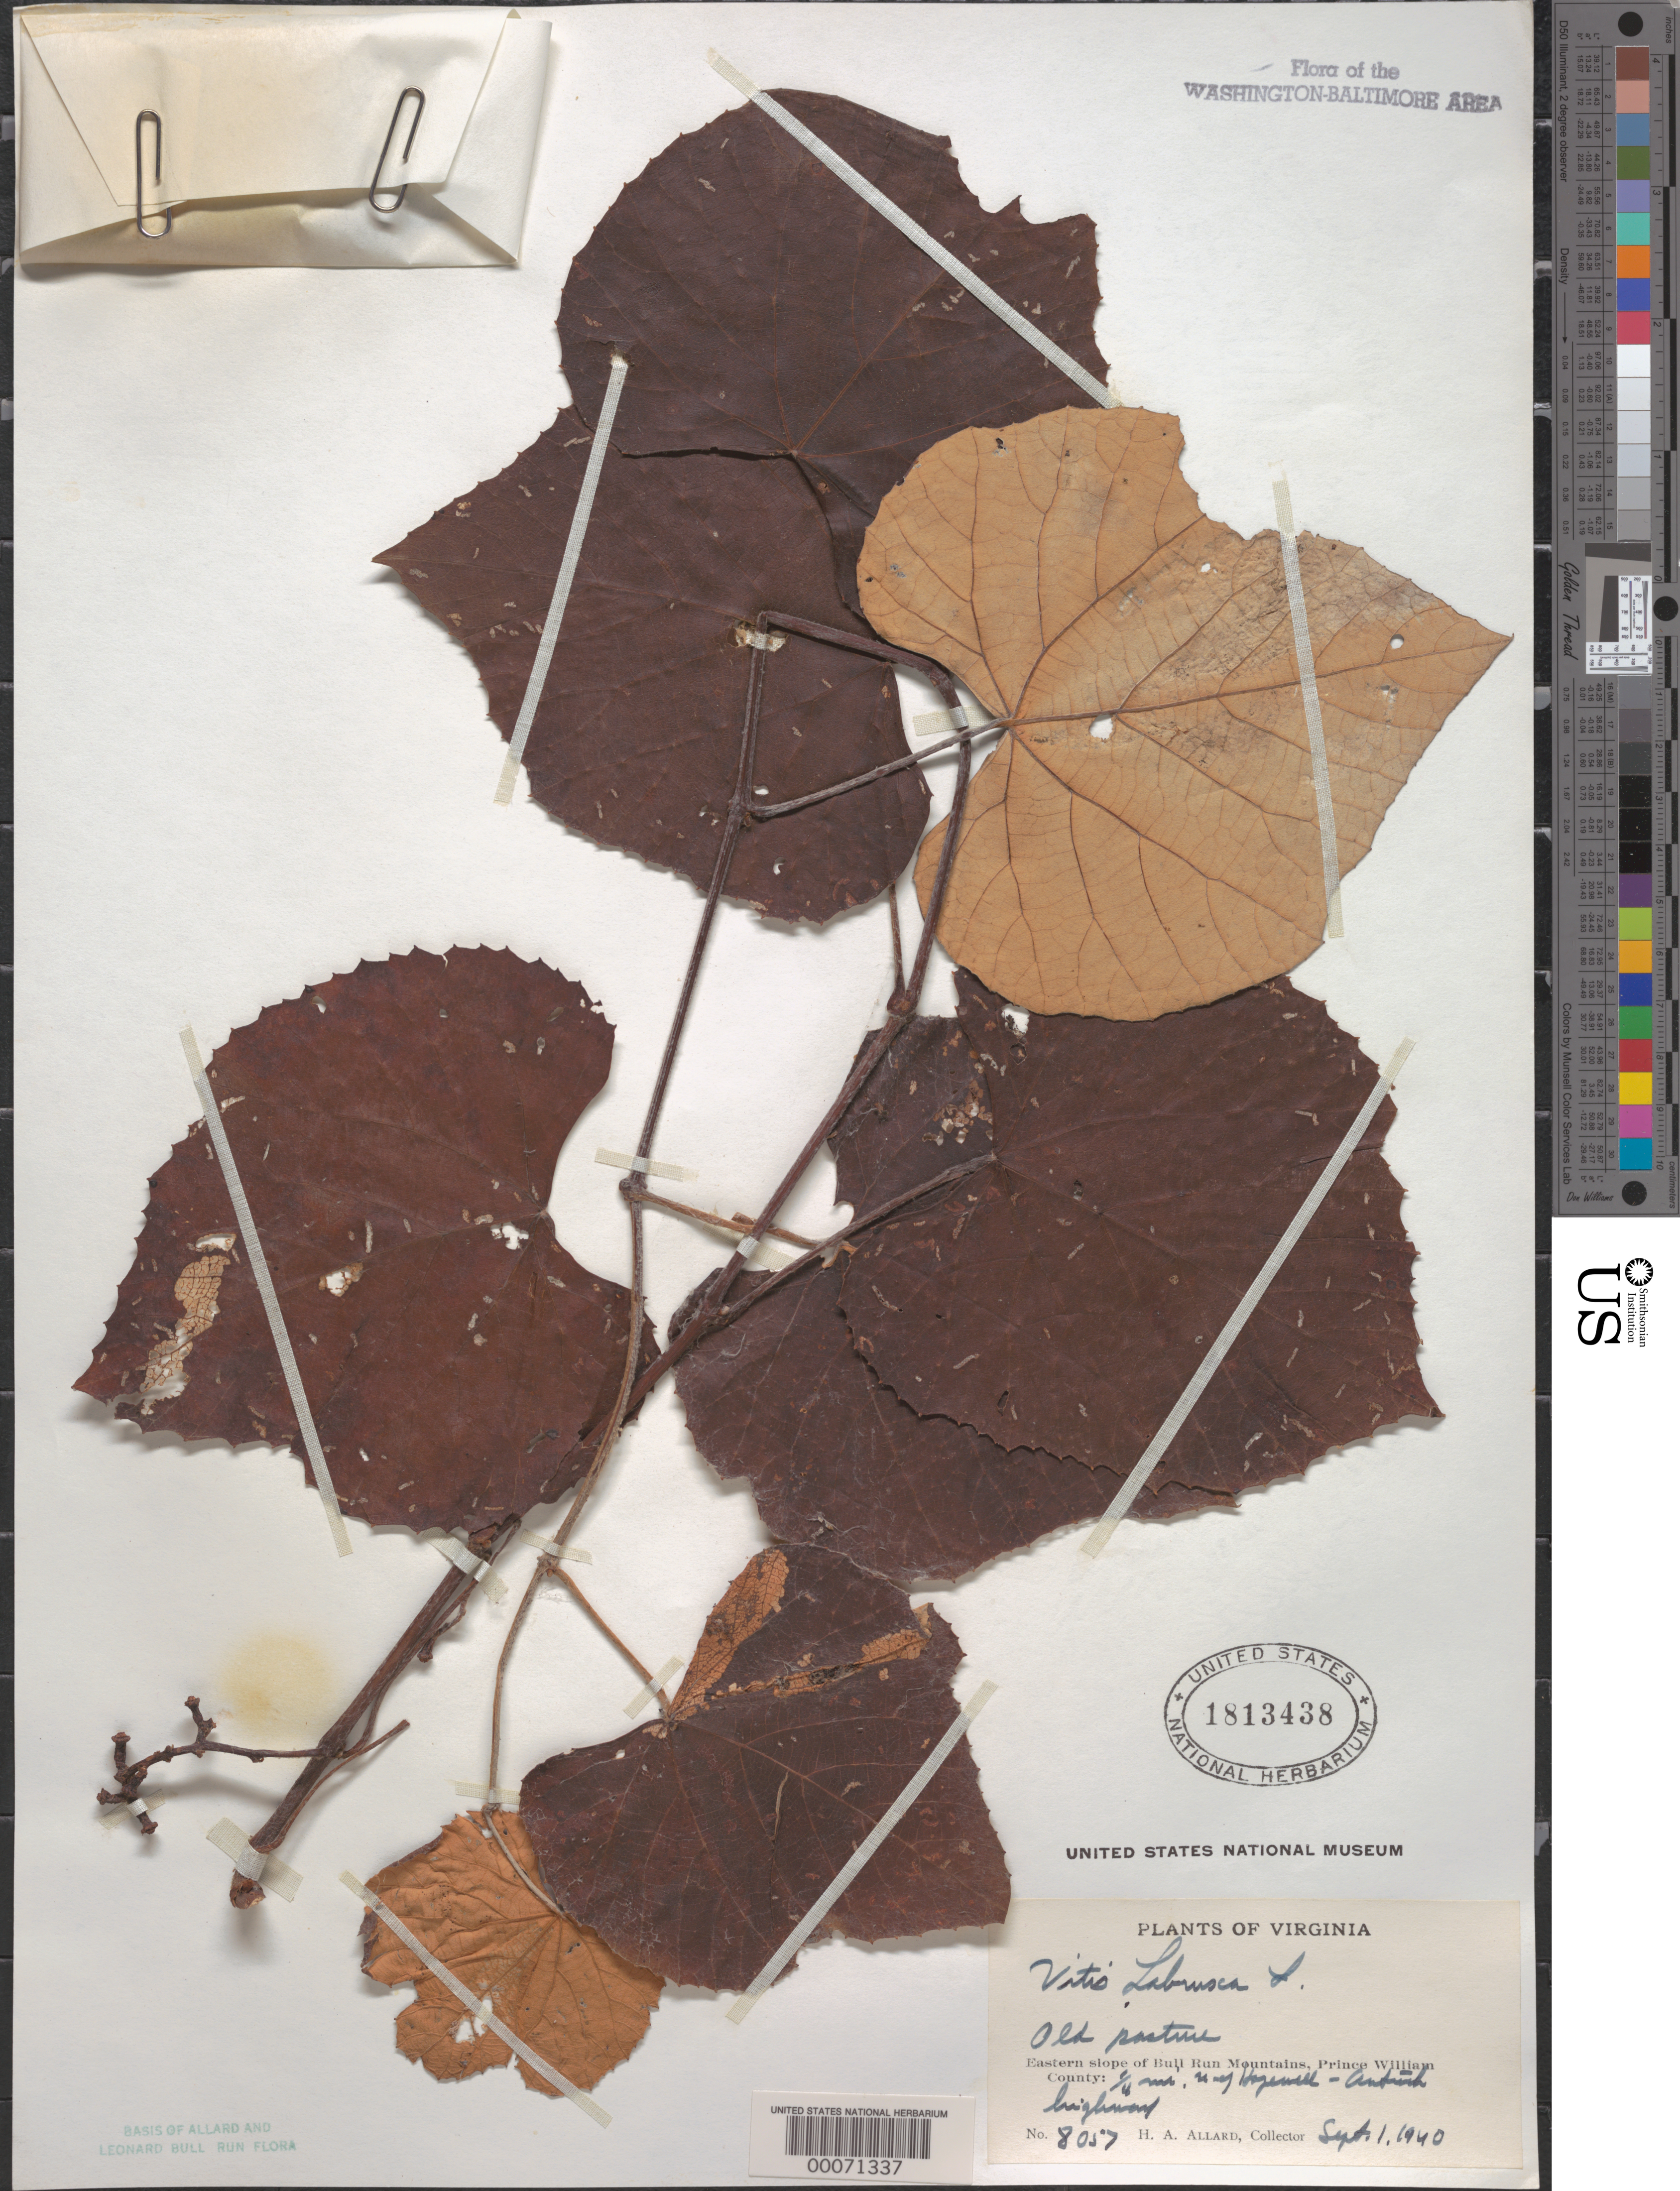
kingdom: Plantae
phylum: Tracheophyta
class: Magnoliopsida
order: Vitales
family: Vitaceae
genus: Vitis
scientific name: Vitis labrusca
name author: L.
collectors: H. A. Allard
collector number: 8057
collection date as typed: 01 Sep 1940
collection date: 1940-09-01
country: United States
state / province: Virginia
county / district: Prince William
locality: North of Hopewell-Antioch Highway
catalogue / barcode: US 1813438